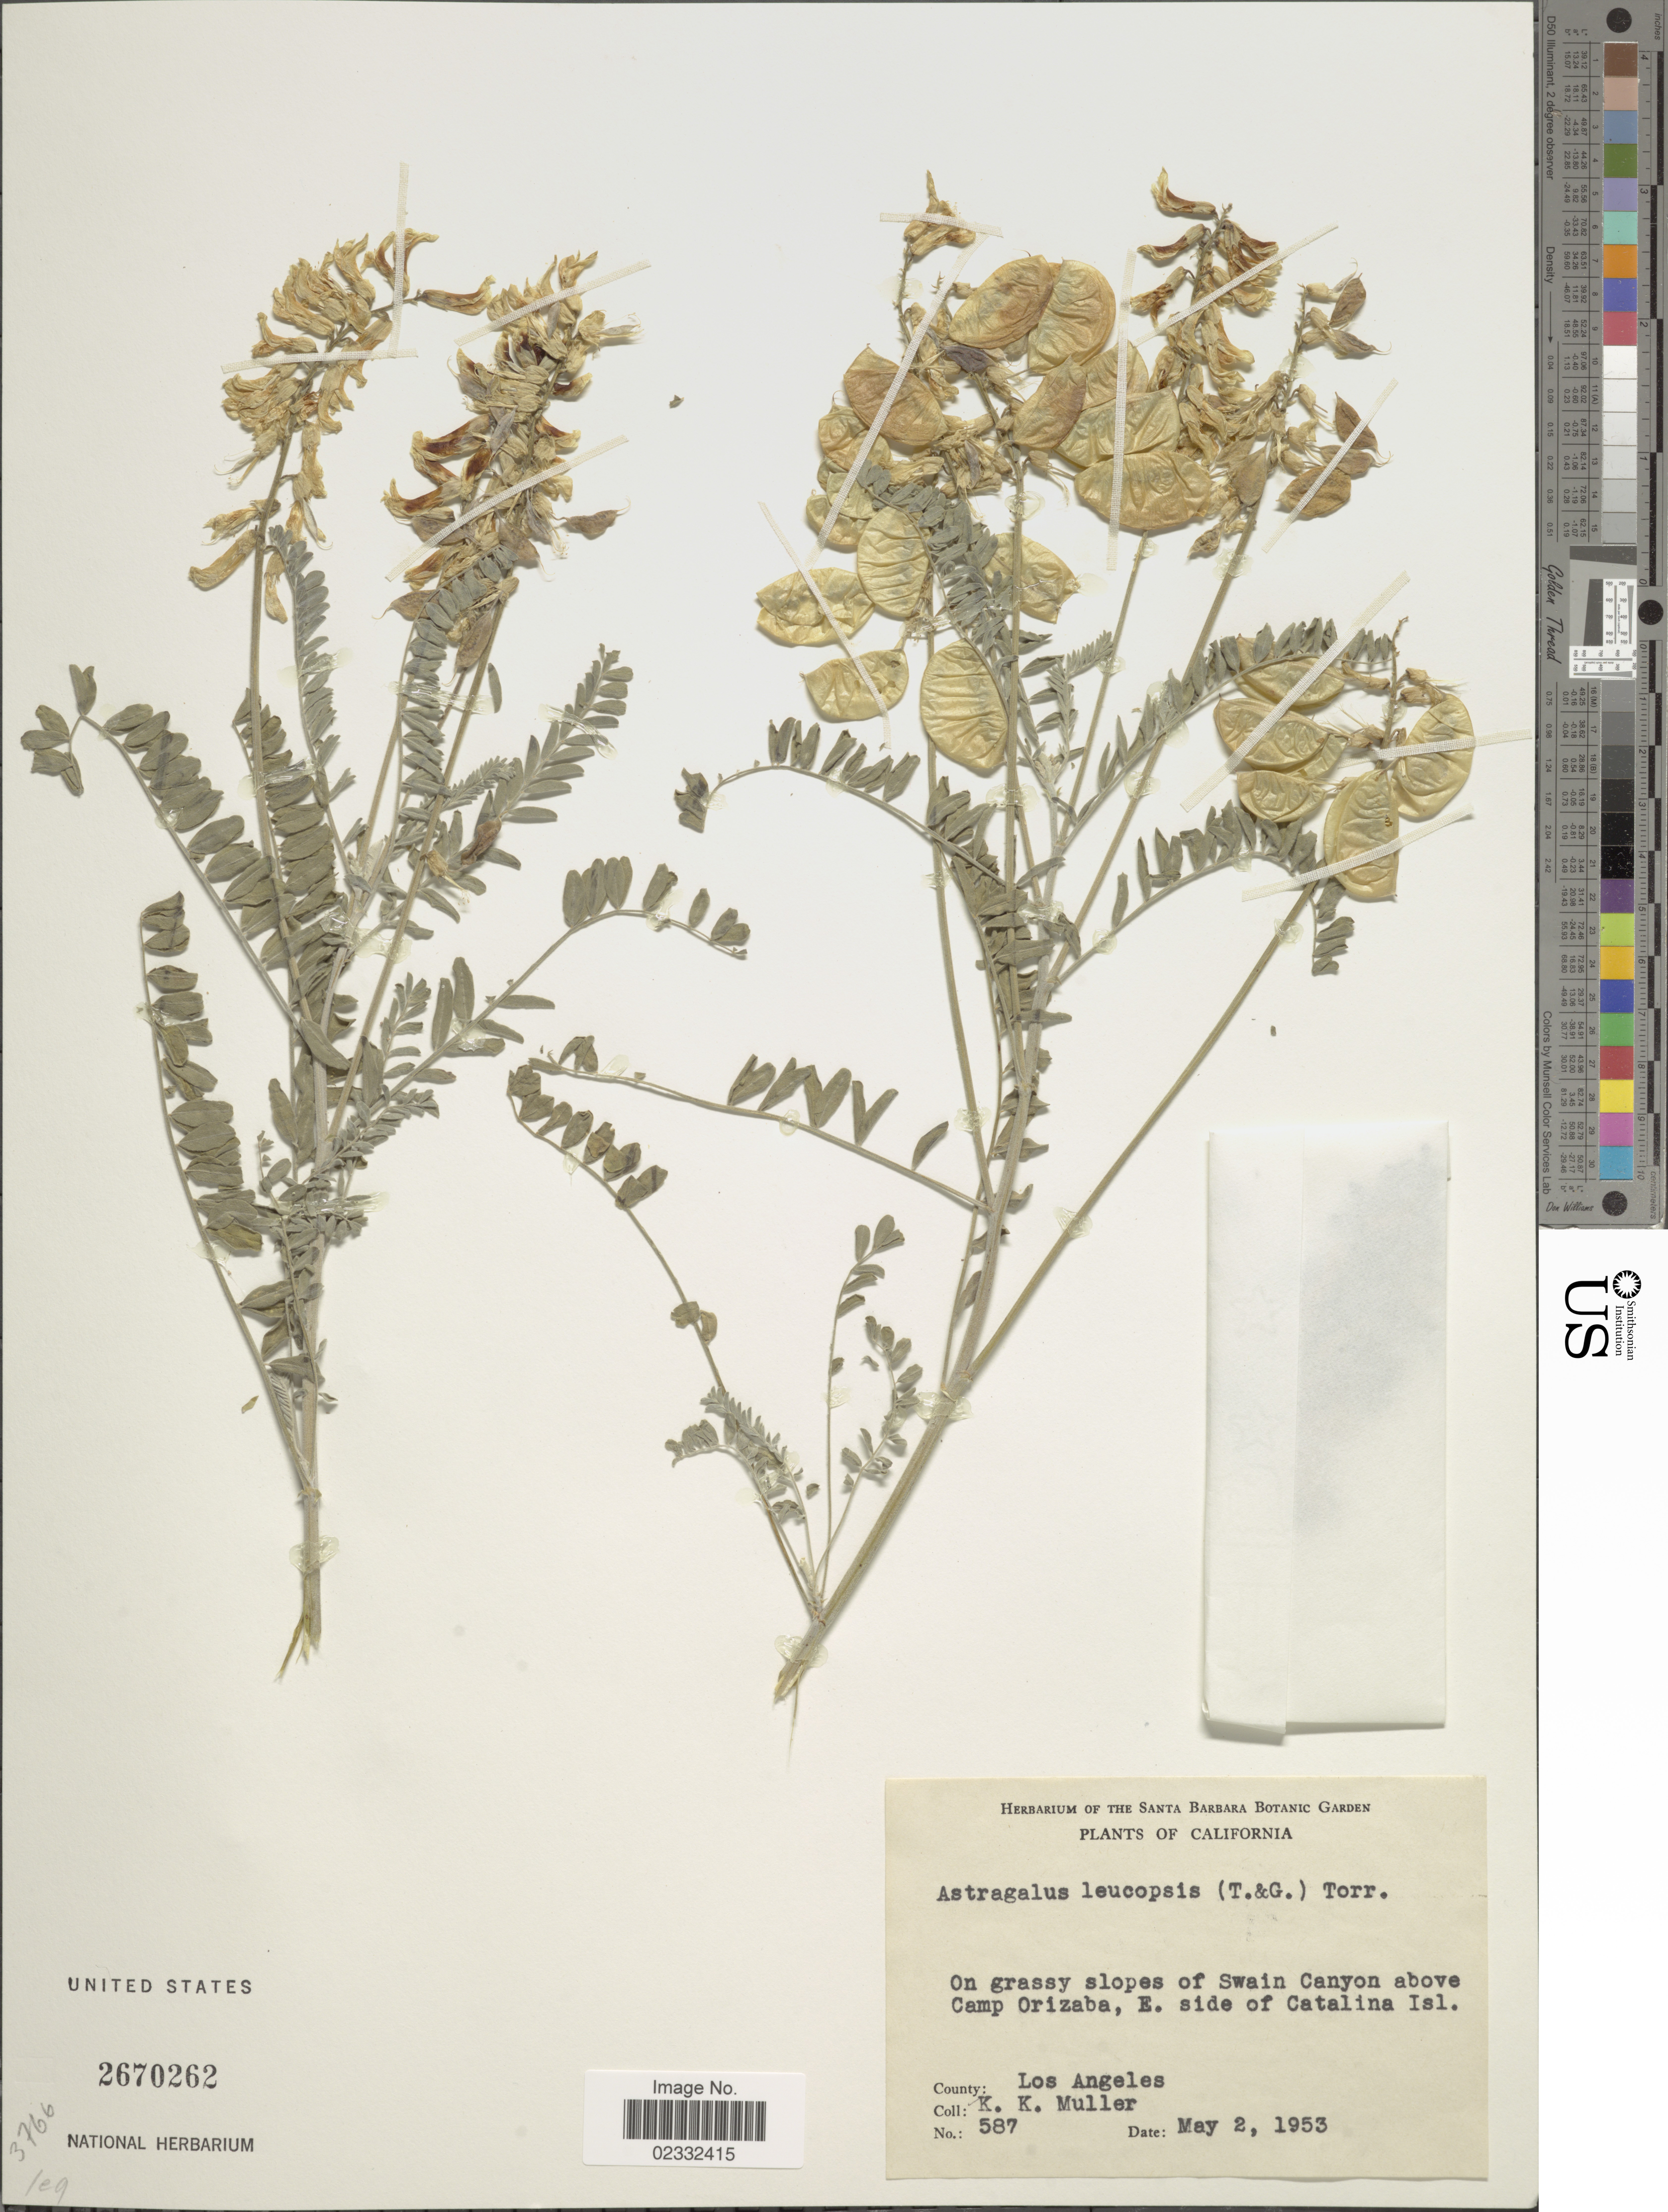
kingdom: Plantae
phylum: Tracheophyta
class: Magnoliopsida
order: Fabales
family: Fabaceae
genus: Astragalus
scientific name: Astragalus leucopsis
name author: (Torr.) Torr.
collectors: K. Muller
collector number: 587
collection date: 1953-05-02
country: United States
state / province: California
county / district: Los Angeles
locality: California. on grassy slopes of Swain Canyon above Camp Orizaba, E. side of Catalina Isl. County: Los Angeles.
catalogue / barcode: US 2670262